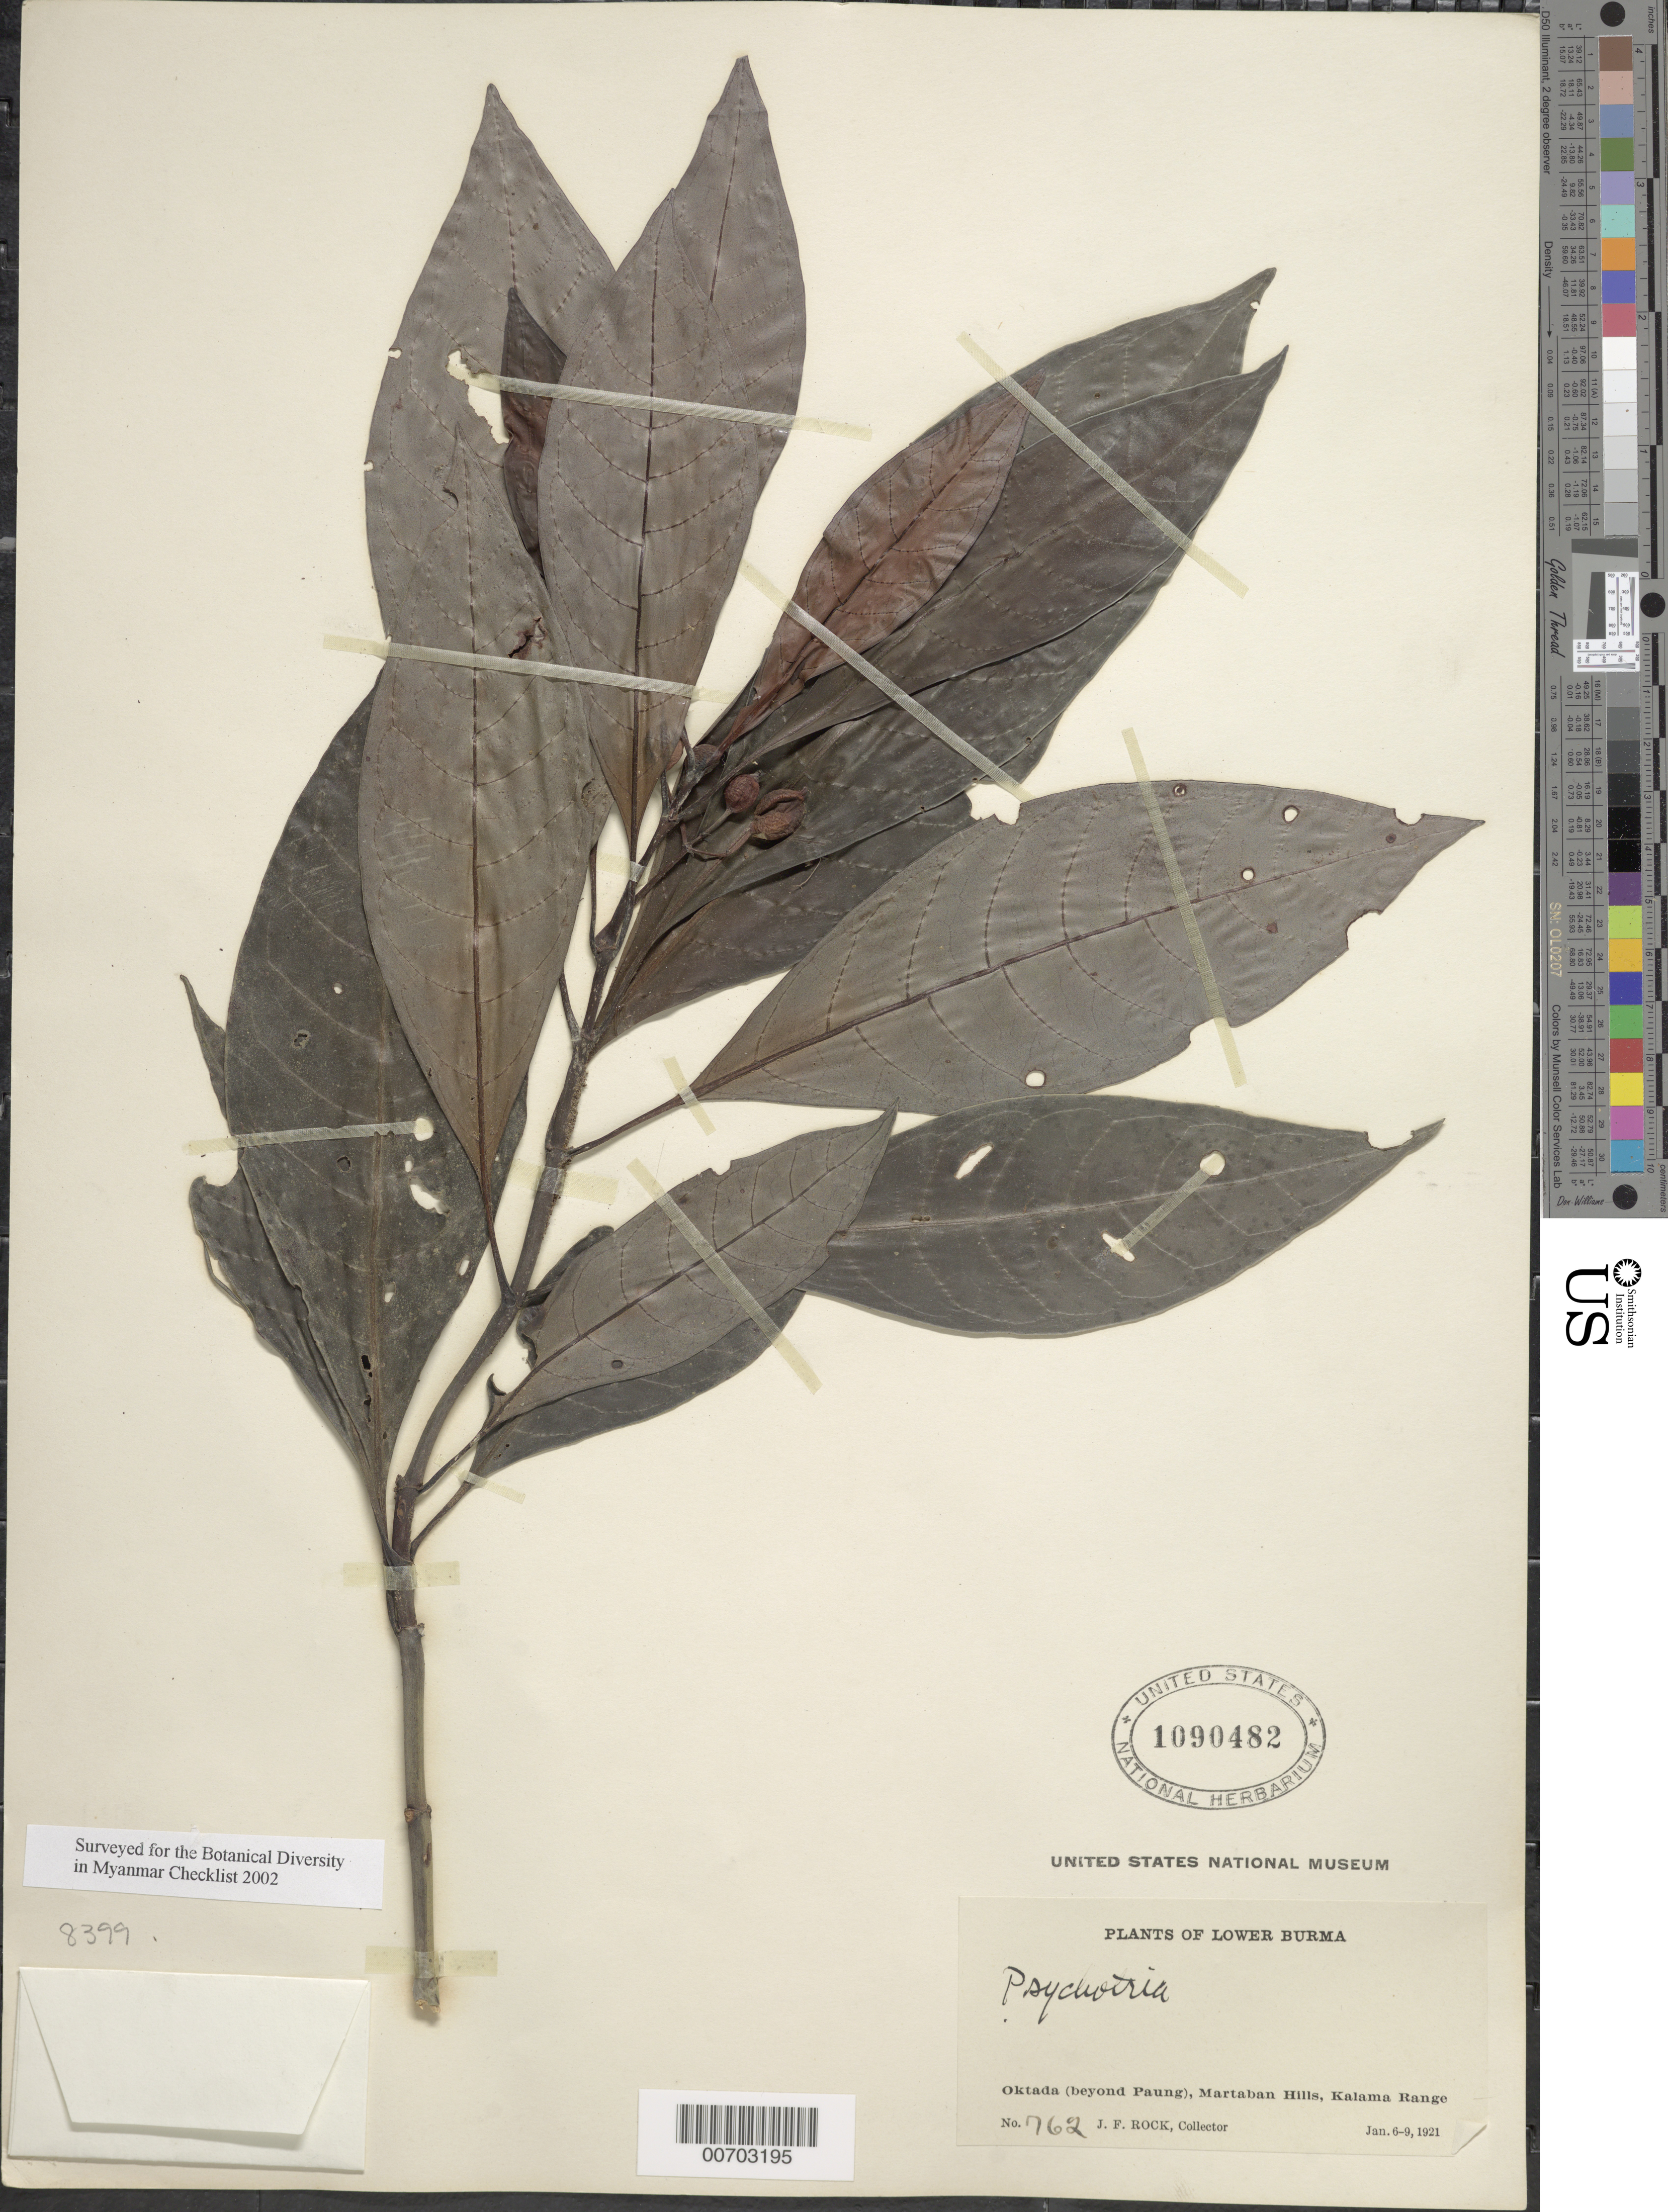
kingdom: Plantae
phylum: Tracheophyta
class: Magnoliopsida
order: Gentianales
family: Rubiaceae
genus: Psychotria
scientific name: Psychotria sp.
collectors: J. F. Rock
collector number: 762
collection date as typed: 06 Jan 1921 to 09 Jan 1921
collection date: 1921-01-06/1921-01-09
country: Myanmar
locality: Oktada (beyone Paung), Martaban Hills, Kalama Range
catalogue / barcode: US 1090482